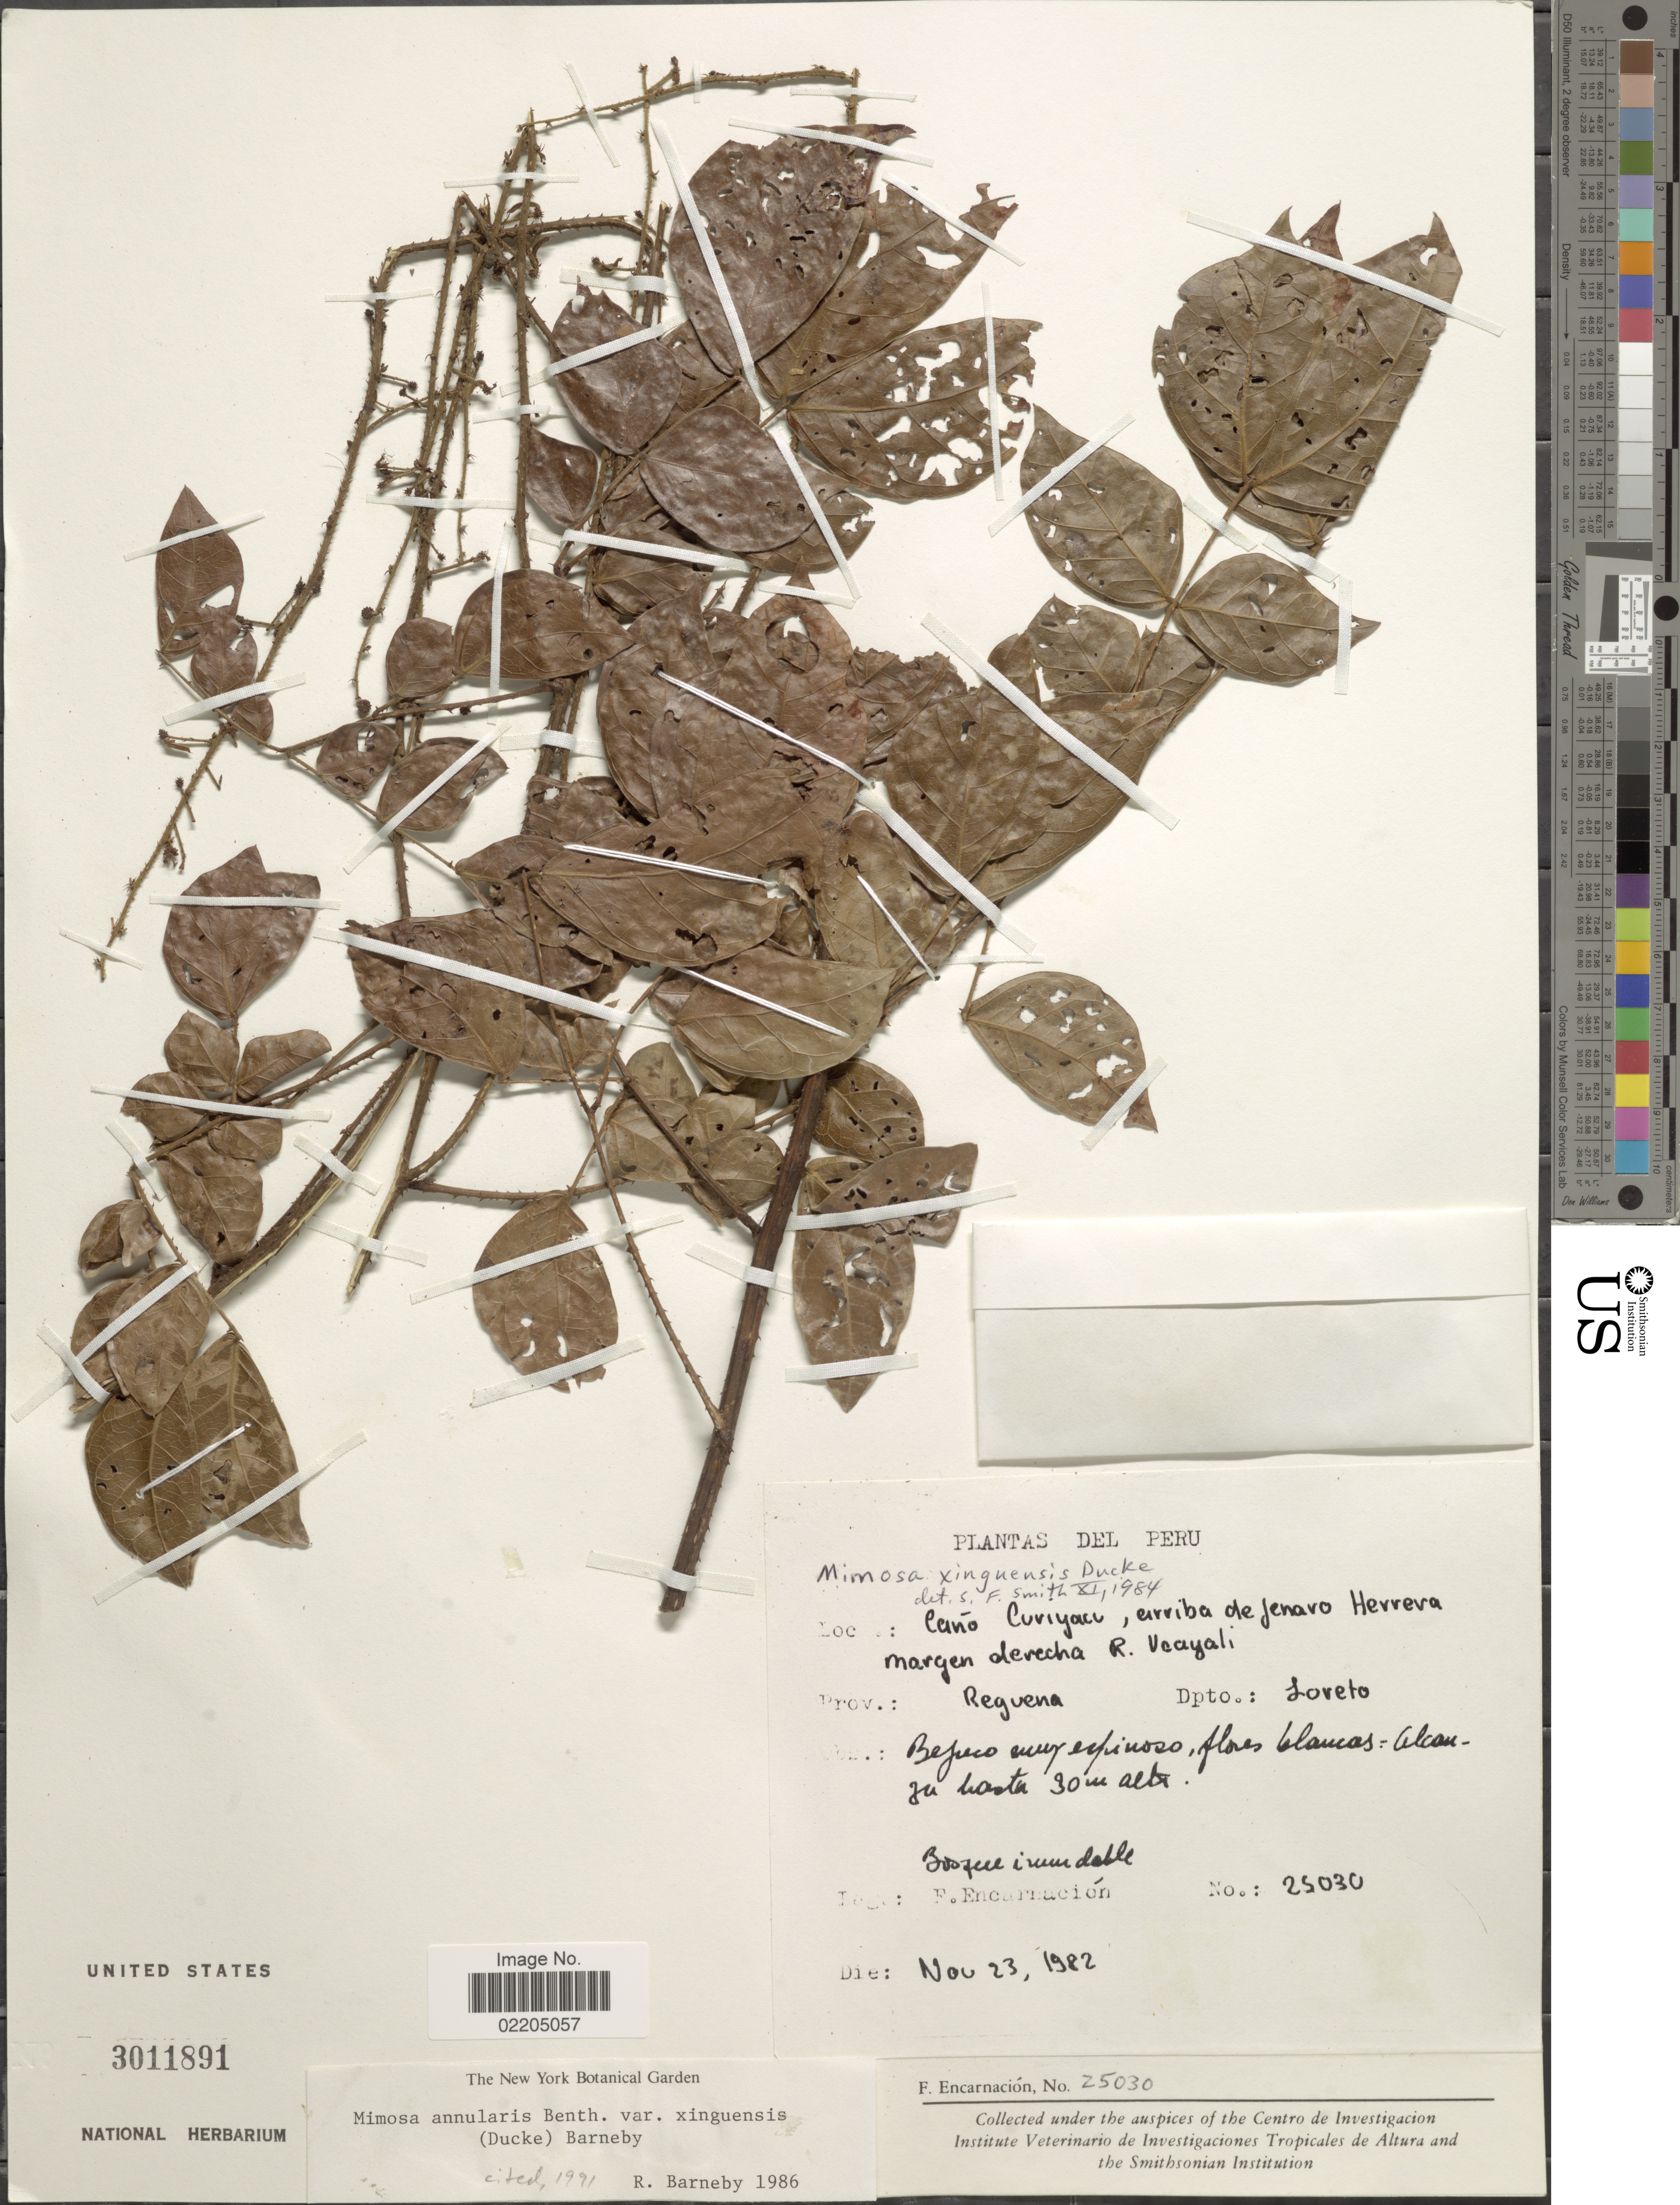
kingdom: Plantae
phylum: Tracheophyta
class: Magnoliopsida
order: Fabales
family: Fabaceae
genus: Mimosa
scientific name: Mimosa annularis var. xinguensis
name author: (Ducke) Barneby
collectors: F. Encarnación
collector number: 25030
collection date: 1982-11-23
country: Peru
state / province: Loreto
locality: Cano Ciruyacc, eirriba de jenaro Herrera margen derecha R. Veayali, Prov. Reguena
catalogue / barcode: US 3011891